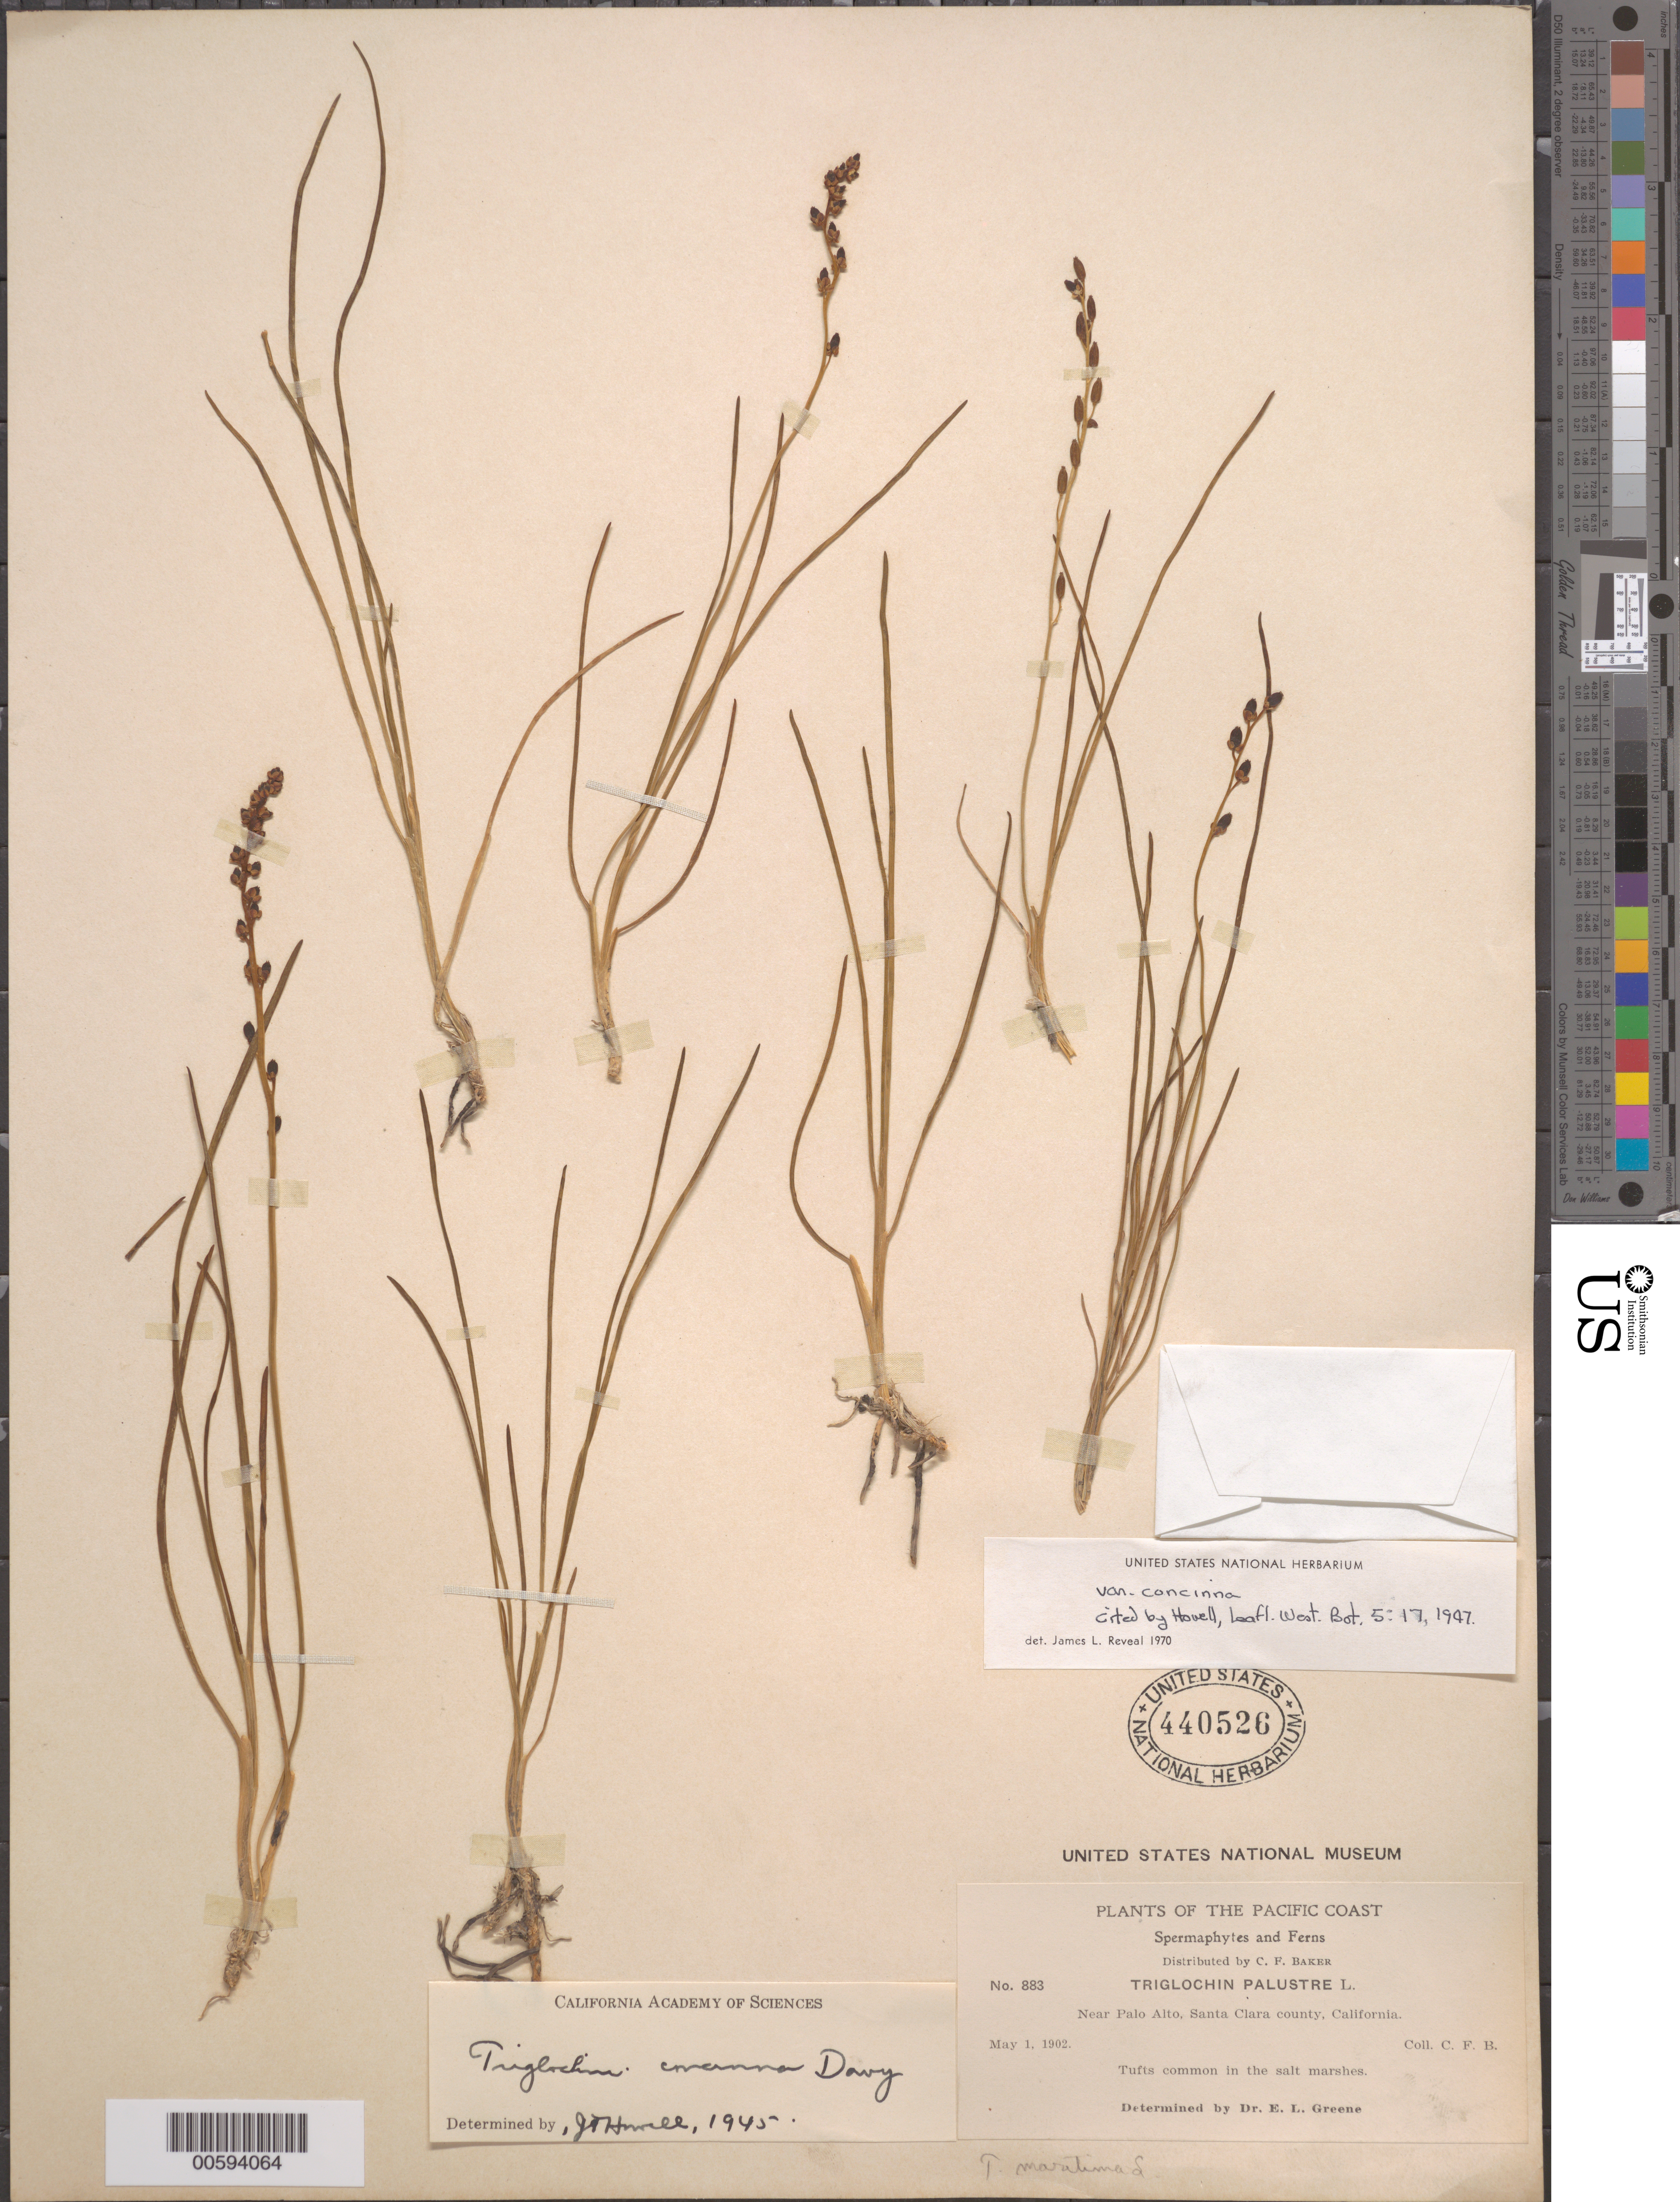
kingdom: Plantae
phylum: Tracheophyta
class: Liliopsida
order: Alismatales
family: Juncaginaceae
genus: Triglochin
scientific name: Triglochin concinna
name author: Davy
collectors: C. F. Baker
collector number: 883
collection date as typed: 01 May 1902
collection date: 1902-05-01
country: United States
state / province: California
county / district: Santa Clara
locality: Near Palo Alto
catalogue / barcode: US 440526